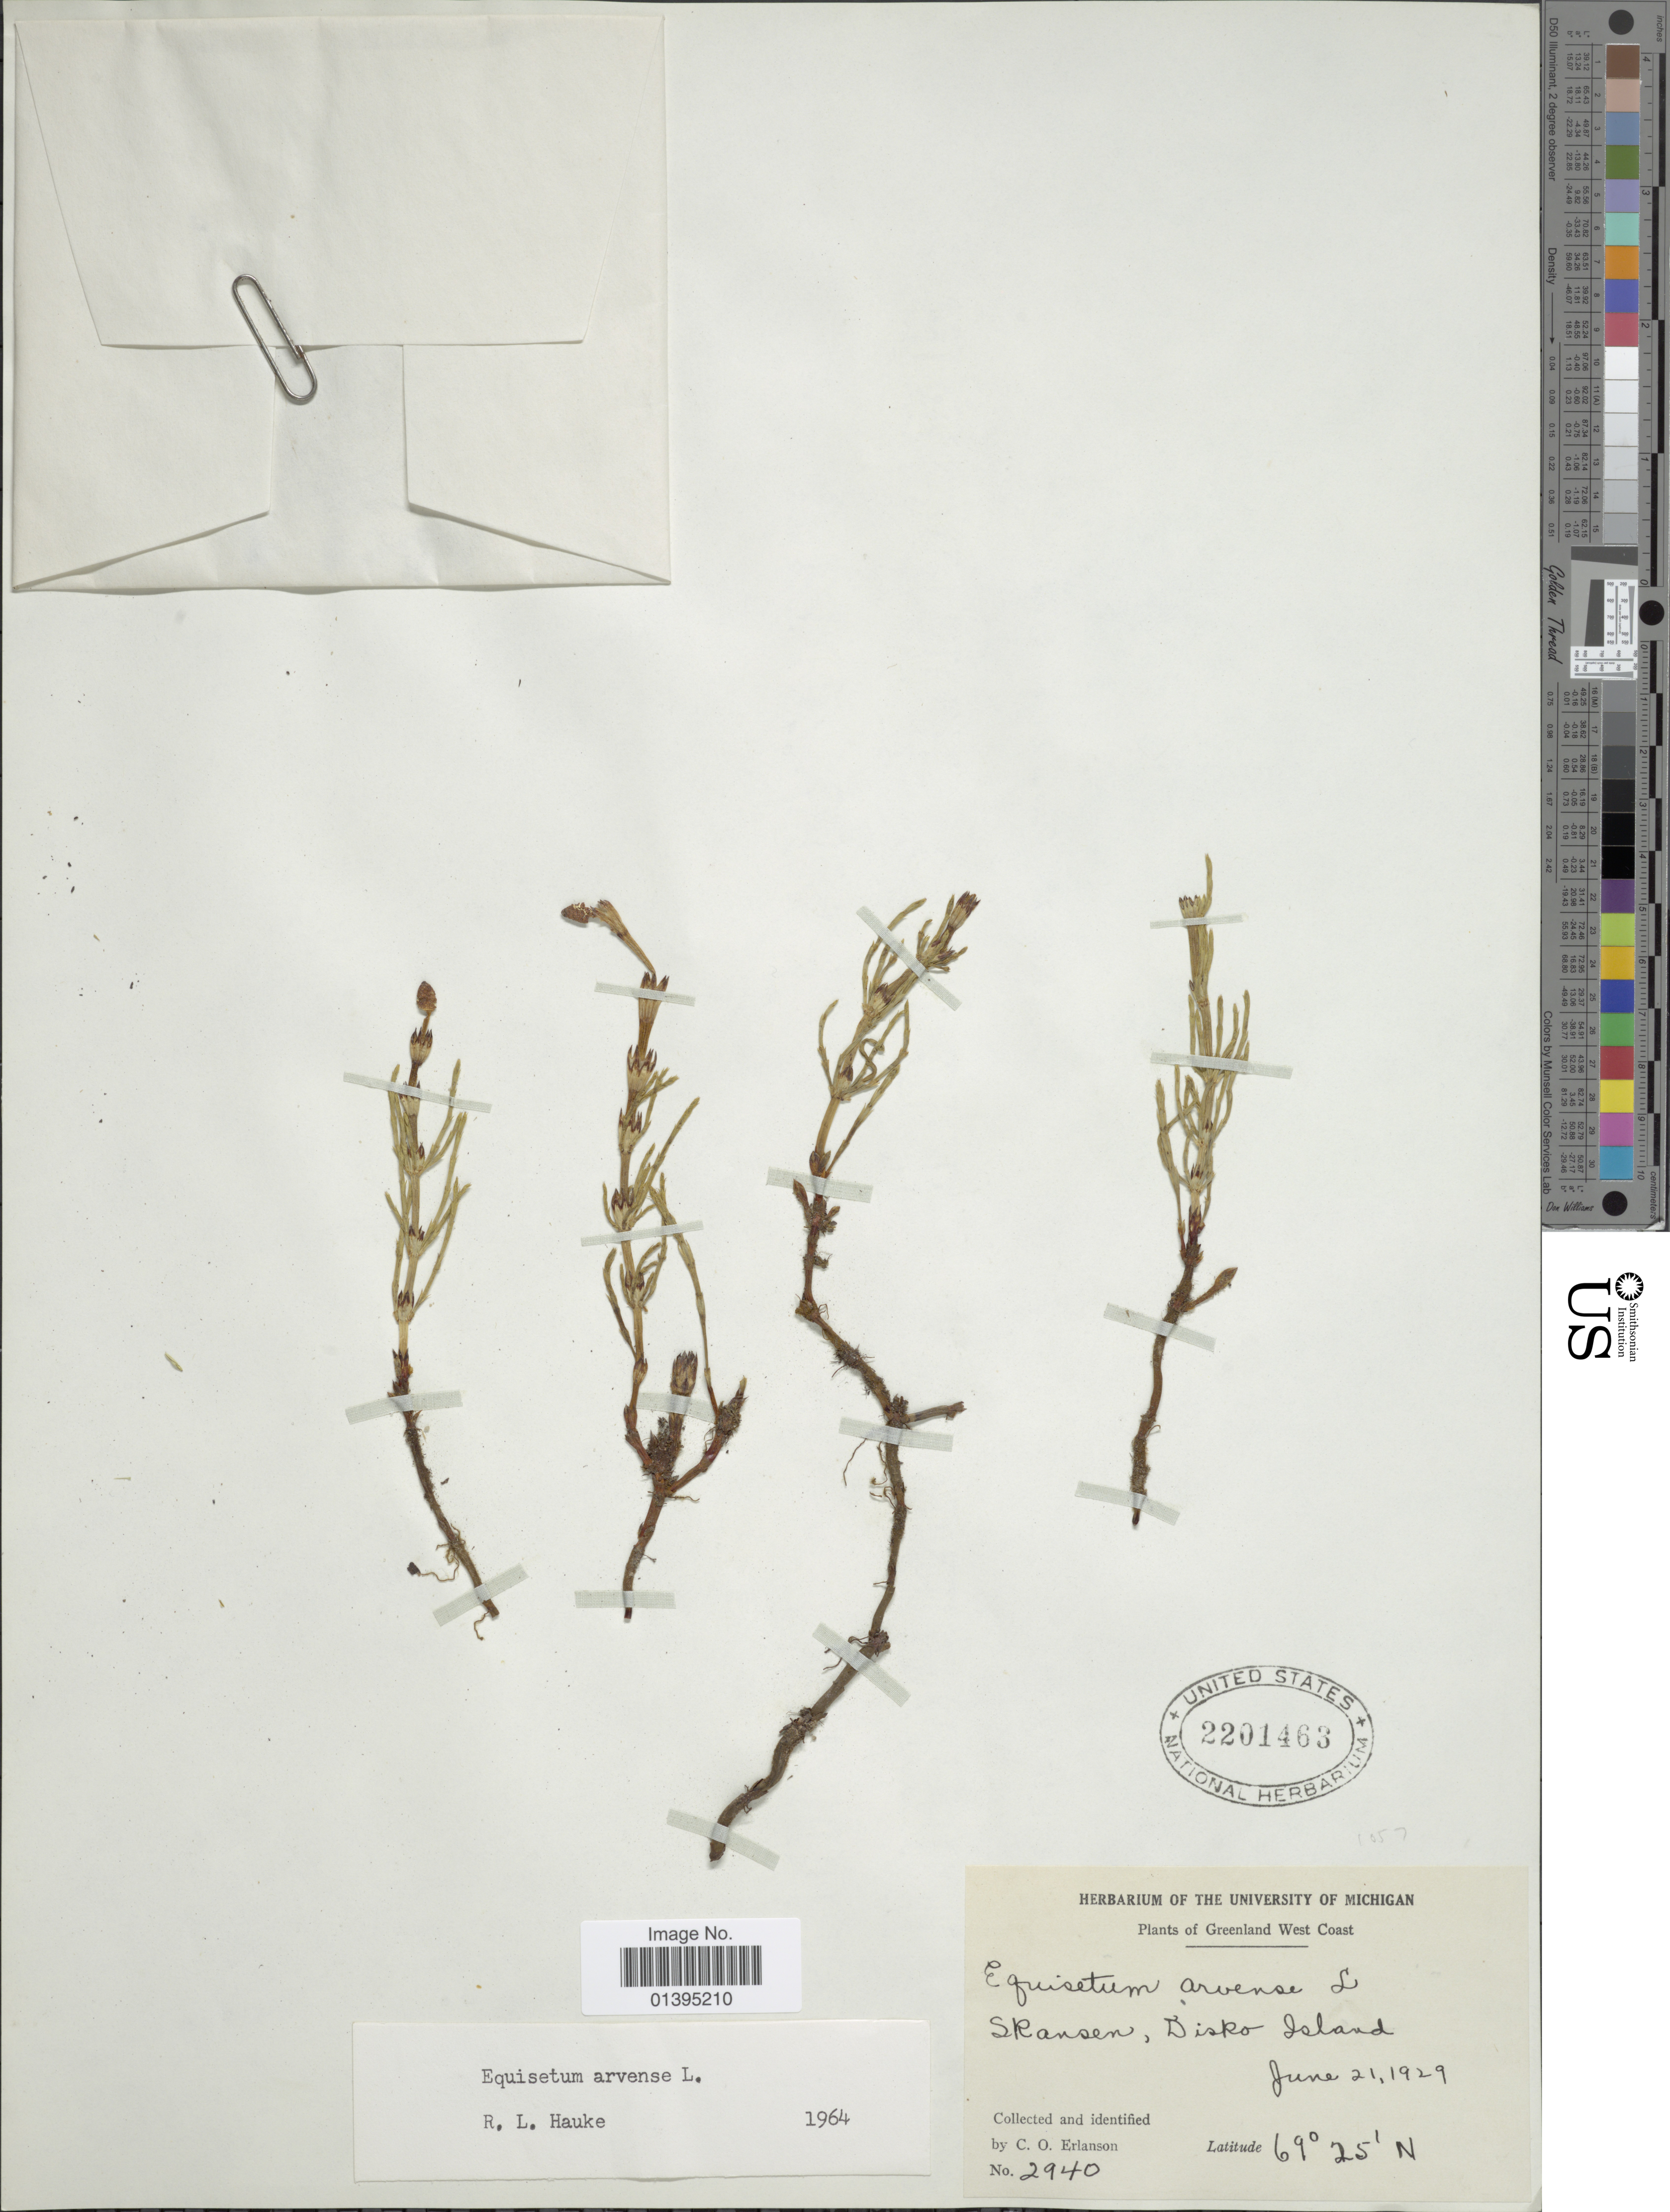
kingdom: Plantae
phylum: Tracheophyta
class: Polypodiopsida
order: Equisetales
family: Equisetaceae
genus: Equisetum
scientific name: Equisetum arvense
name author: L.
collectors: C. O. Erlanson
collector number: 2940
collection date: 1929-06-21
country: Greenland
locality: West Coast, Skansen, Disko Island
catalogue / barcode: US 2201463